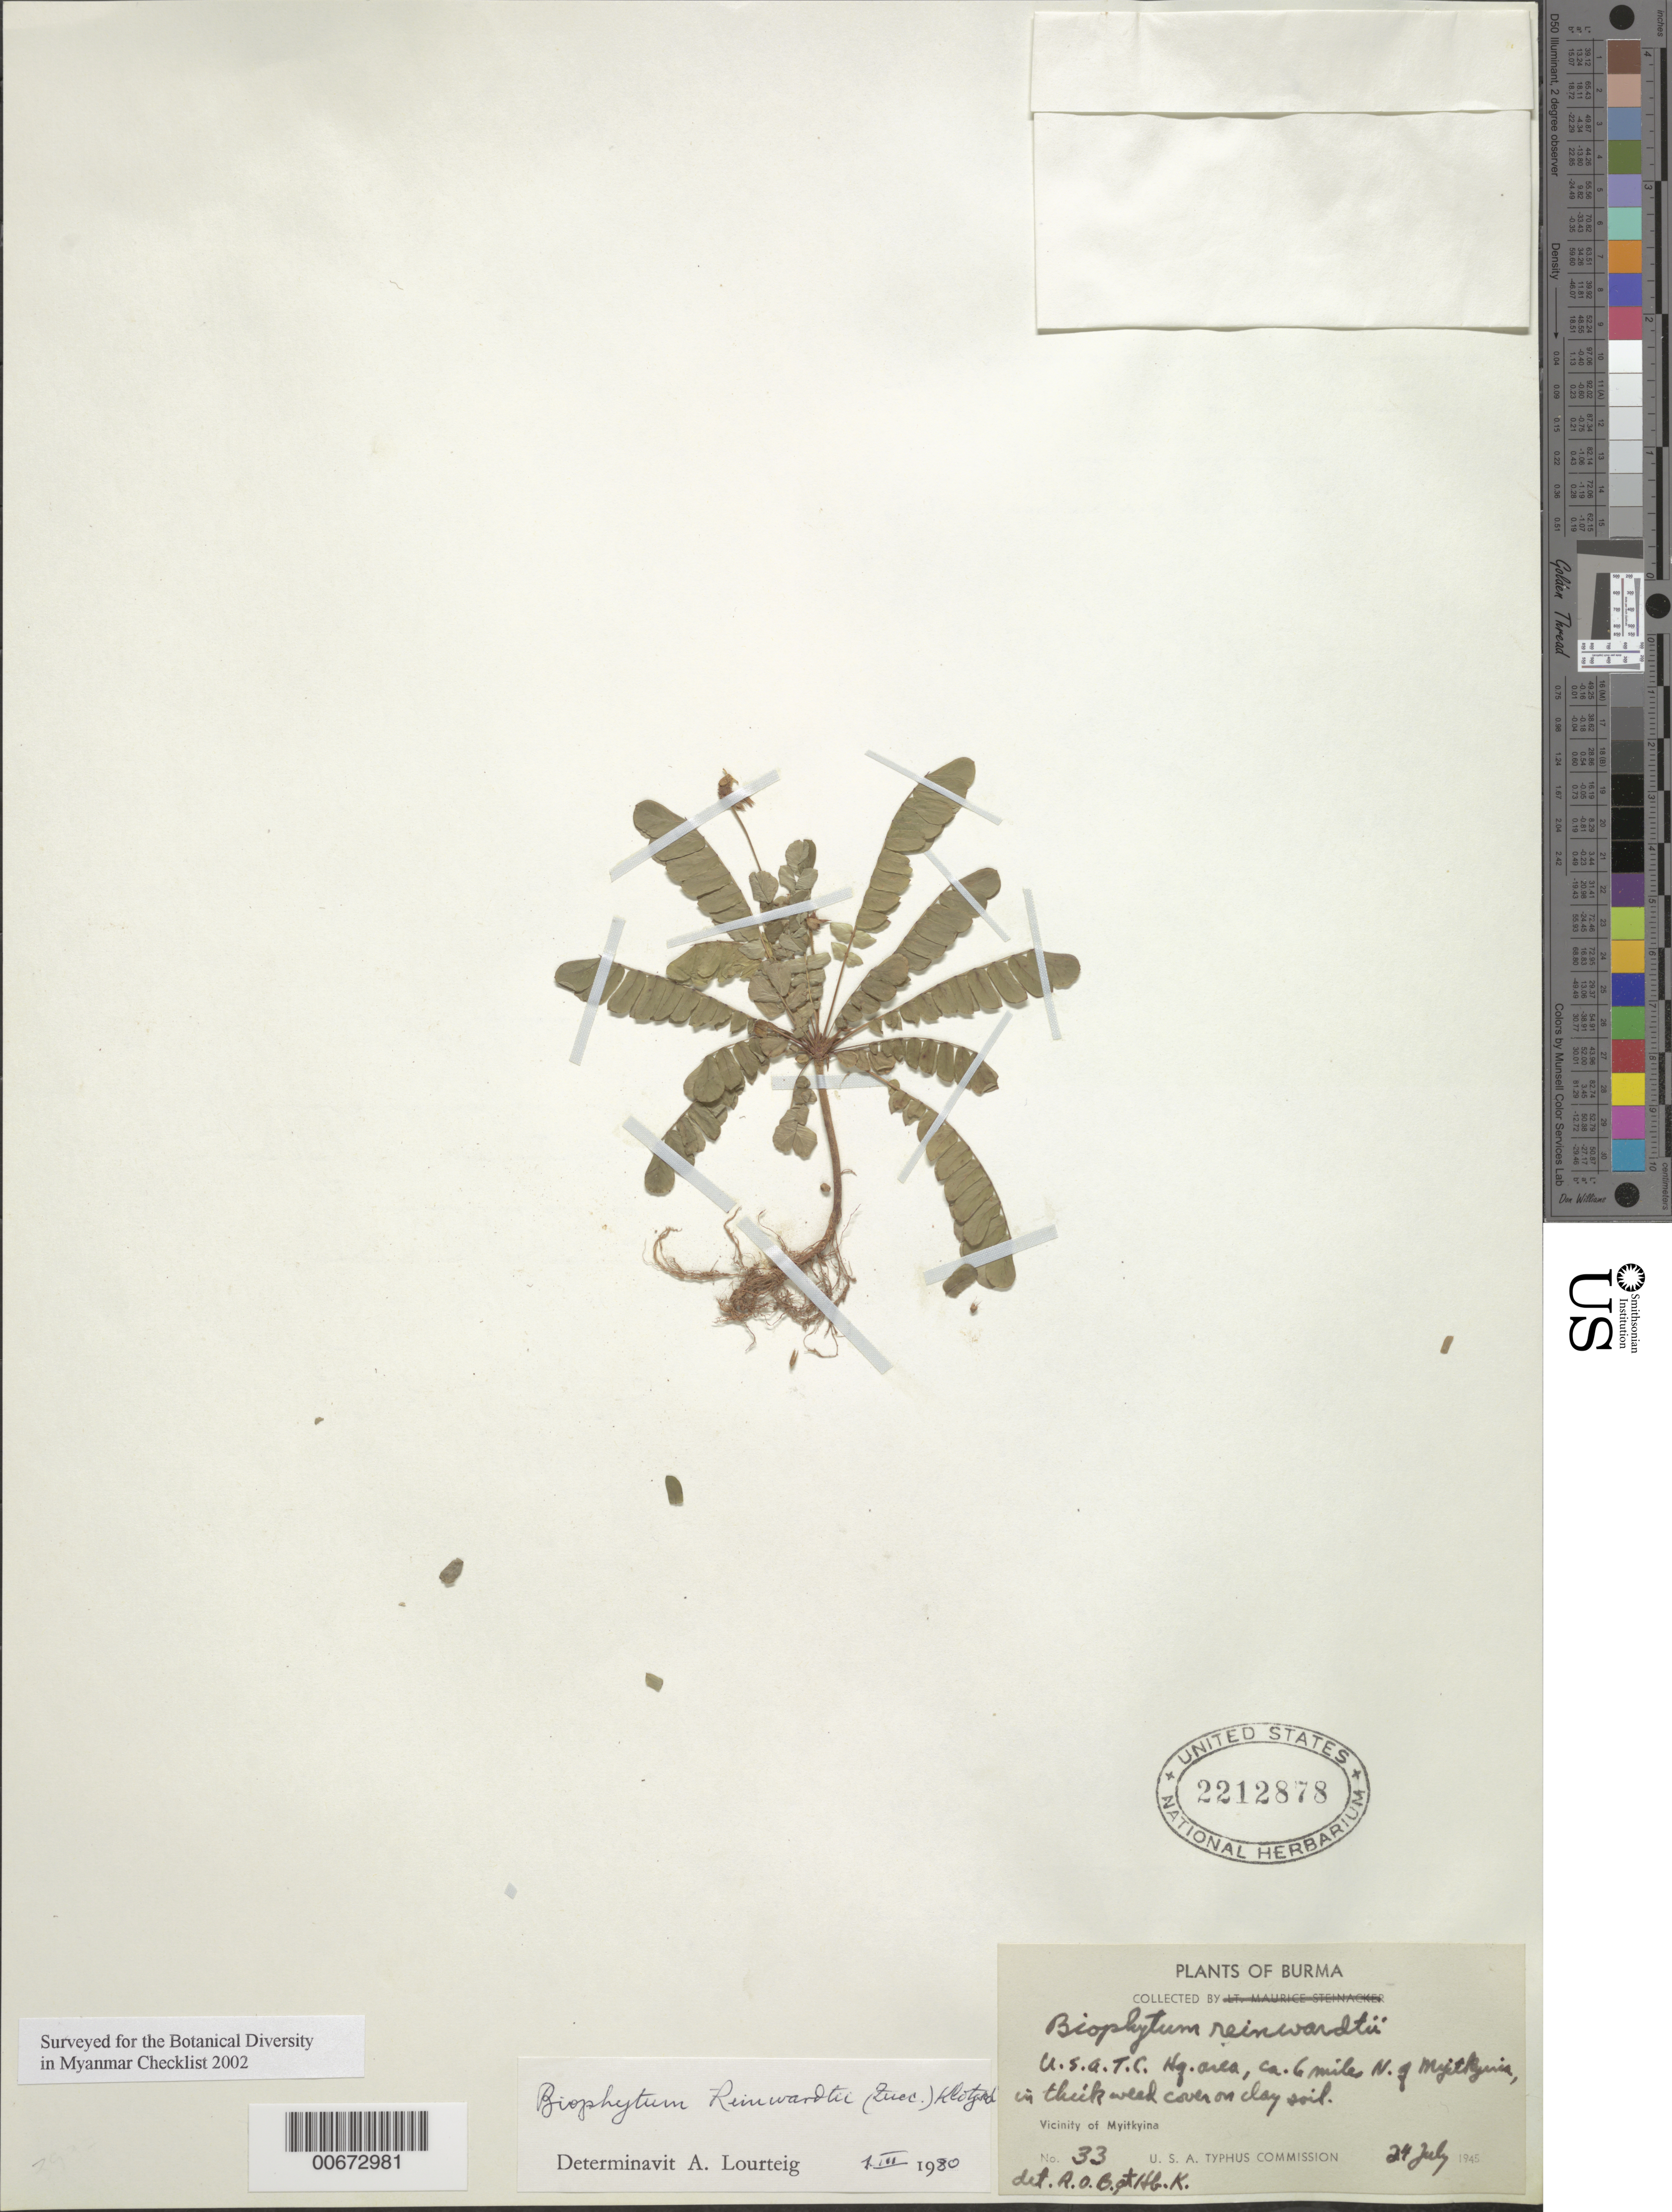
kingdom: Plantae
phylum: Tracheophyta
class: Magnoliopsida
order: Oxalidales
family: Oxalidaceae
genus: Biophytum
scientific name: Biophytum reinwardtii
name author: (Zucc.) Klotzsch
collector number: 33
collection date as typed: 24 Jul 1945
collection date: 1945-07-24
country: Myanmar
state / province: Ayeyarwady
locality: N of Myitkyina.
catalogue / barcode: US 2212878